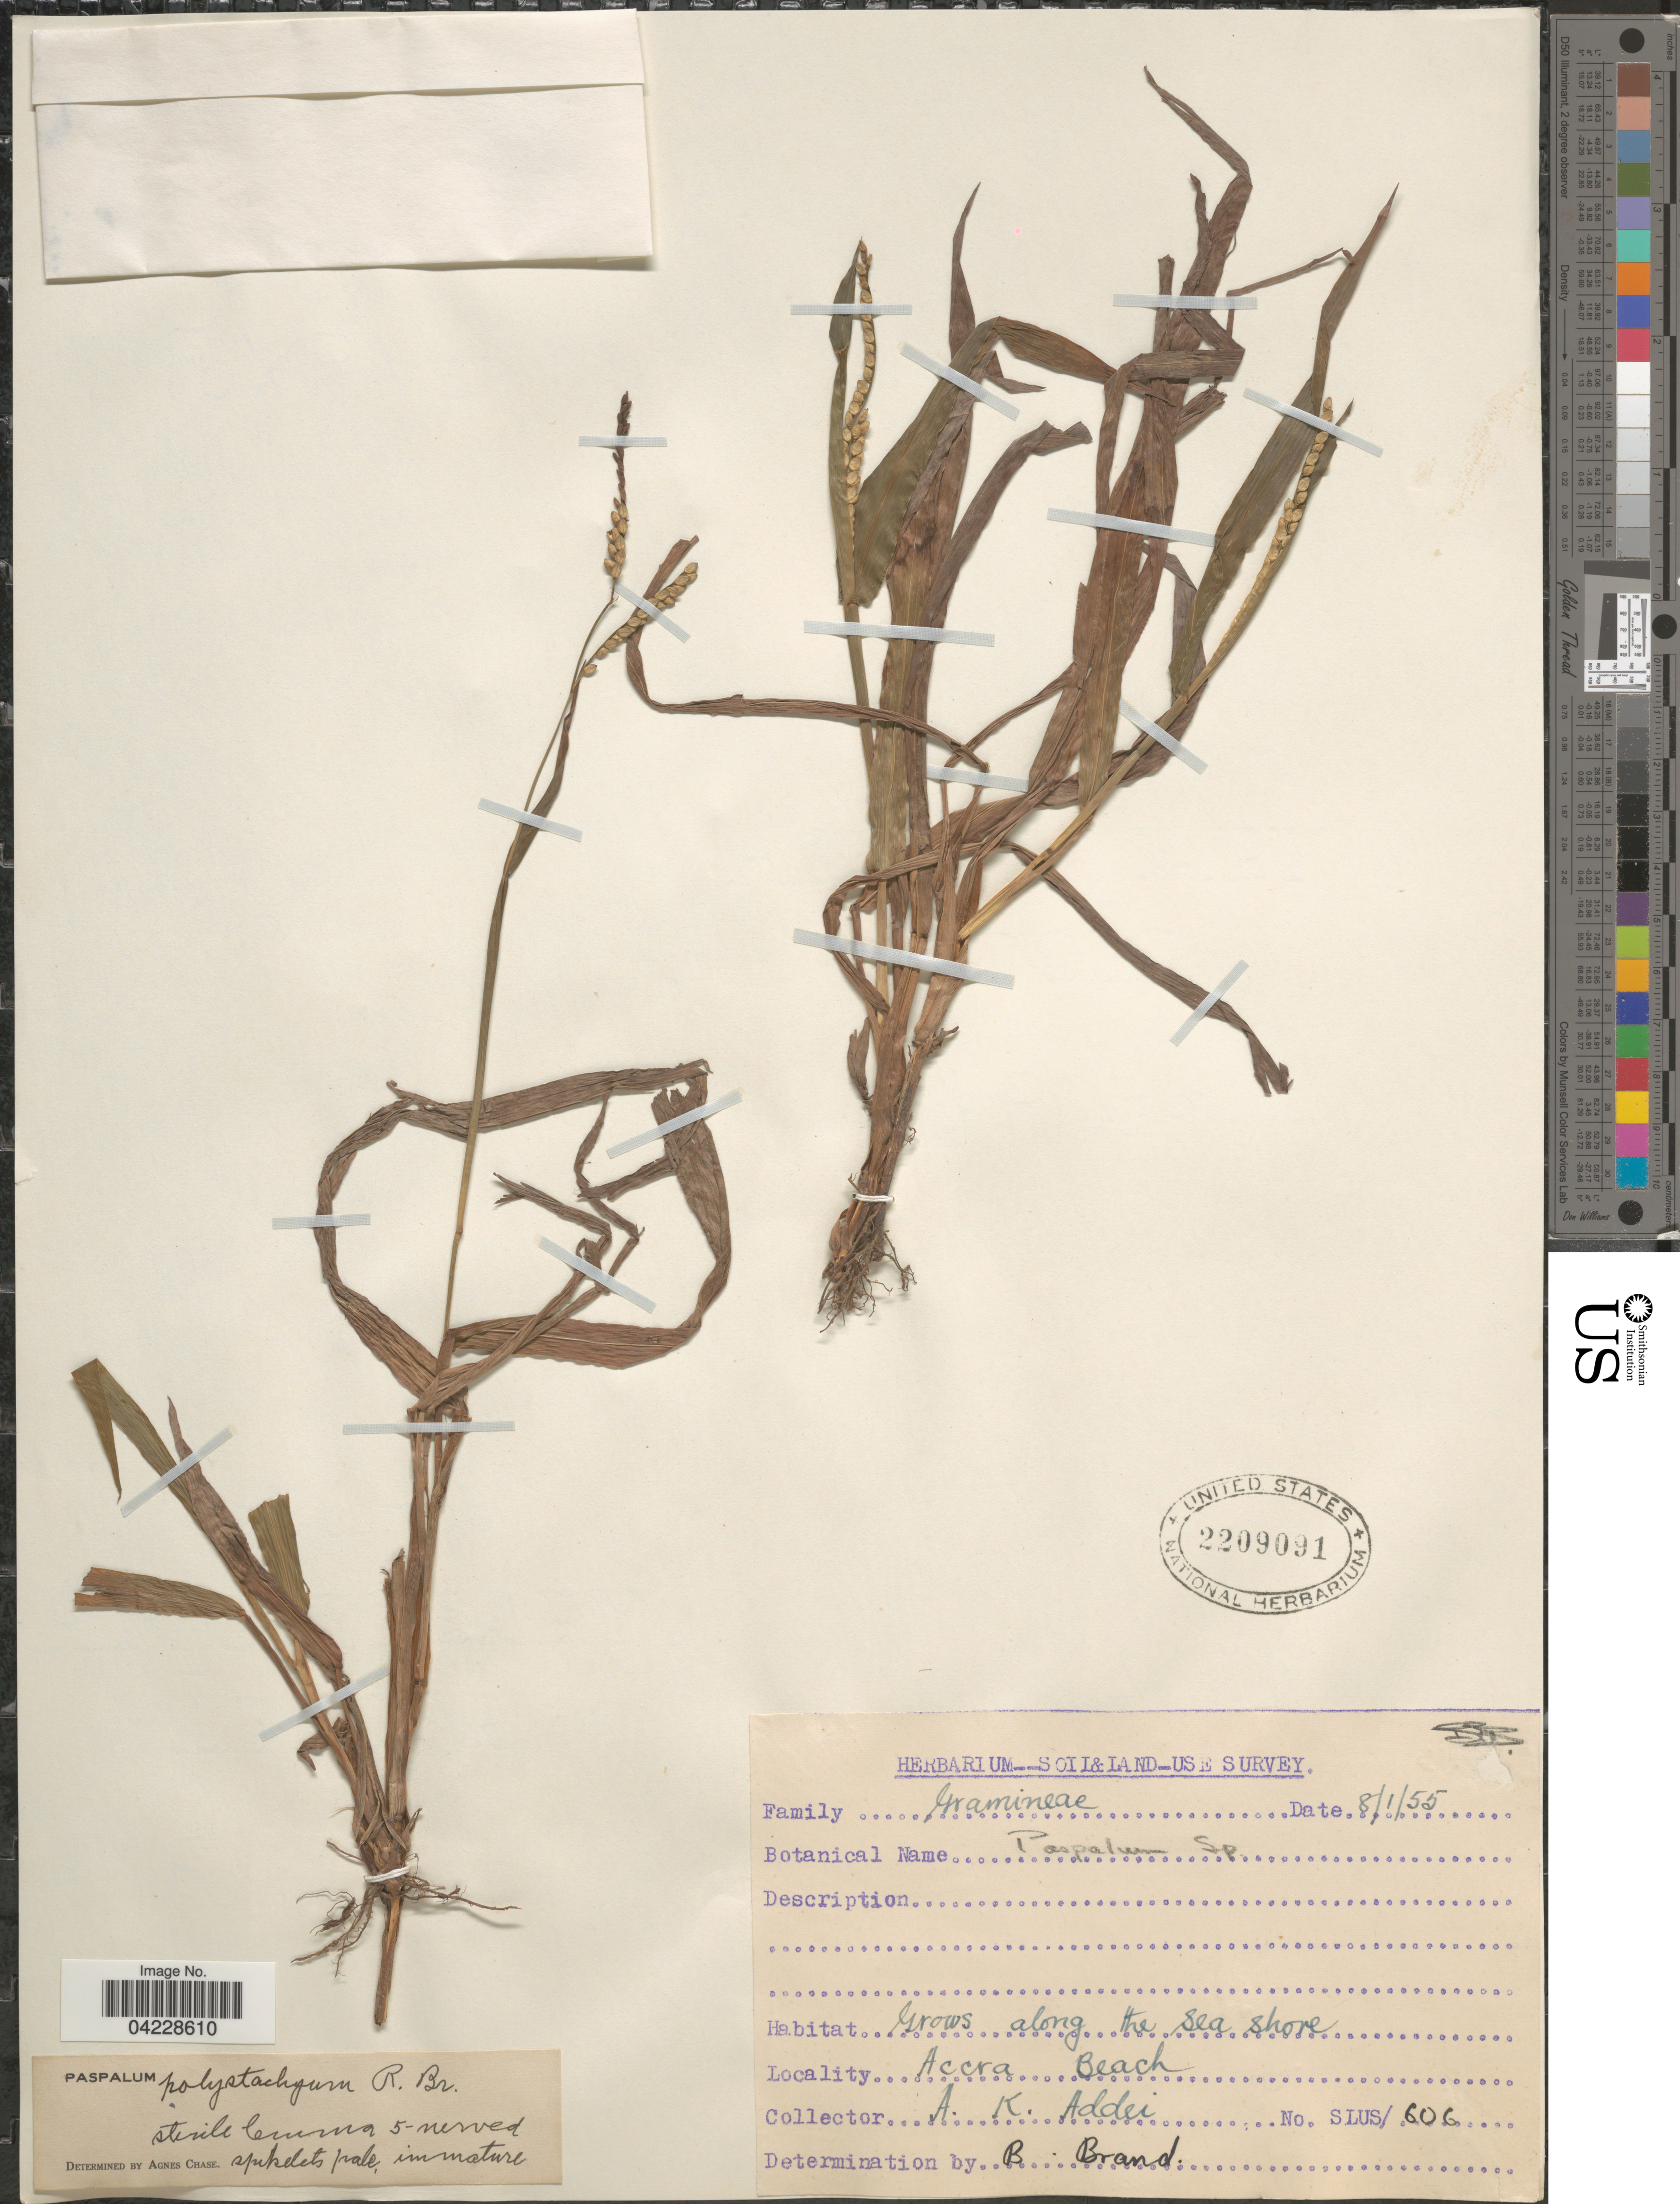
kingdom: Plantae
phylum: Tracheophyta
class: Liliopsida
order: Poales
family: Poaceae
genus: Paspalum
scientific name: Paspalum scrobiculatum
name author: L.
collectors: A. Addei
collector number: SLUS/606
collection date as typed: Transcribed d/m/y: 8/1/55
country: Ghana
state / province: Greater Accra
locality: Soil & Land-Use Survey. Along the sea shore. Accra Beach.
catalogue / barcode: US 2209091